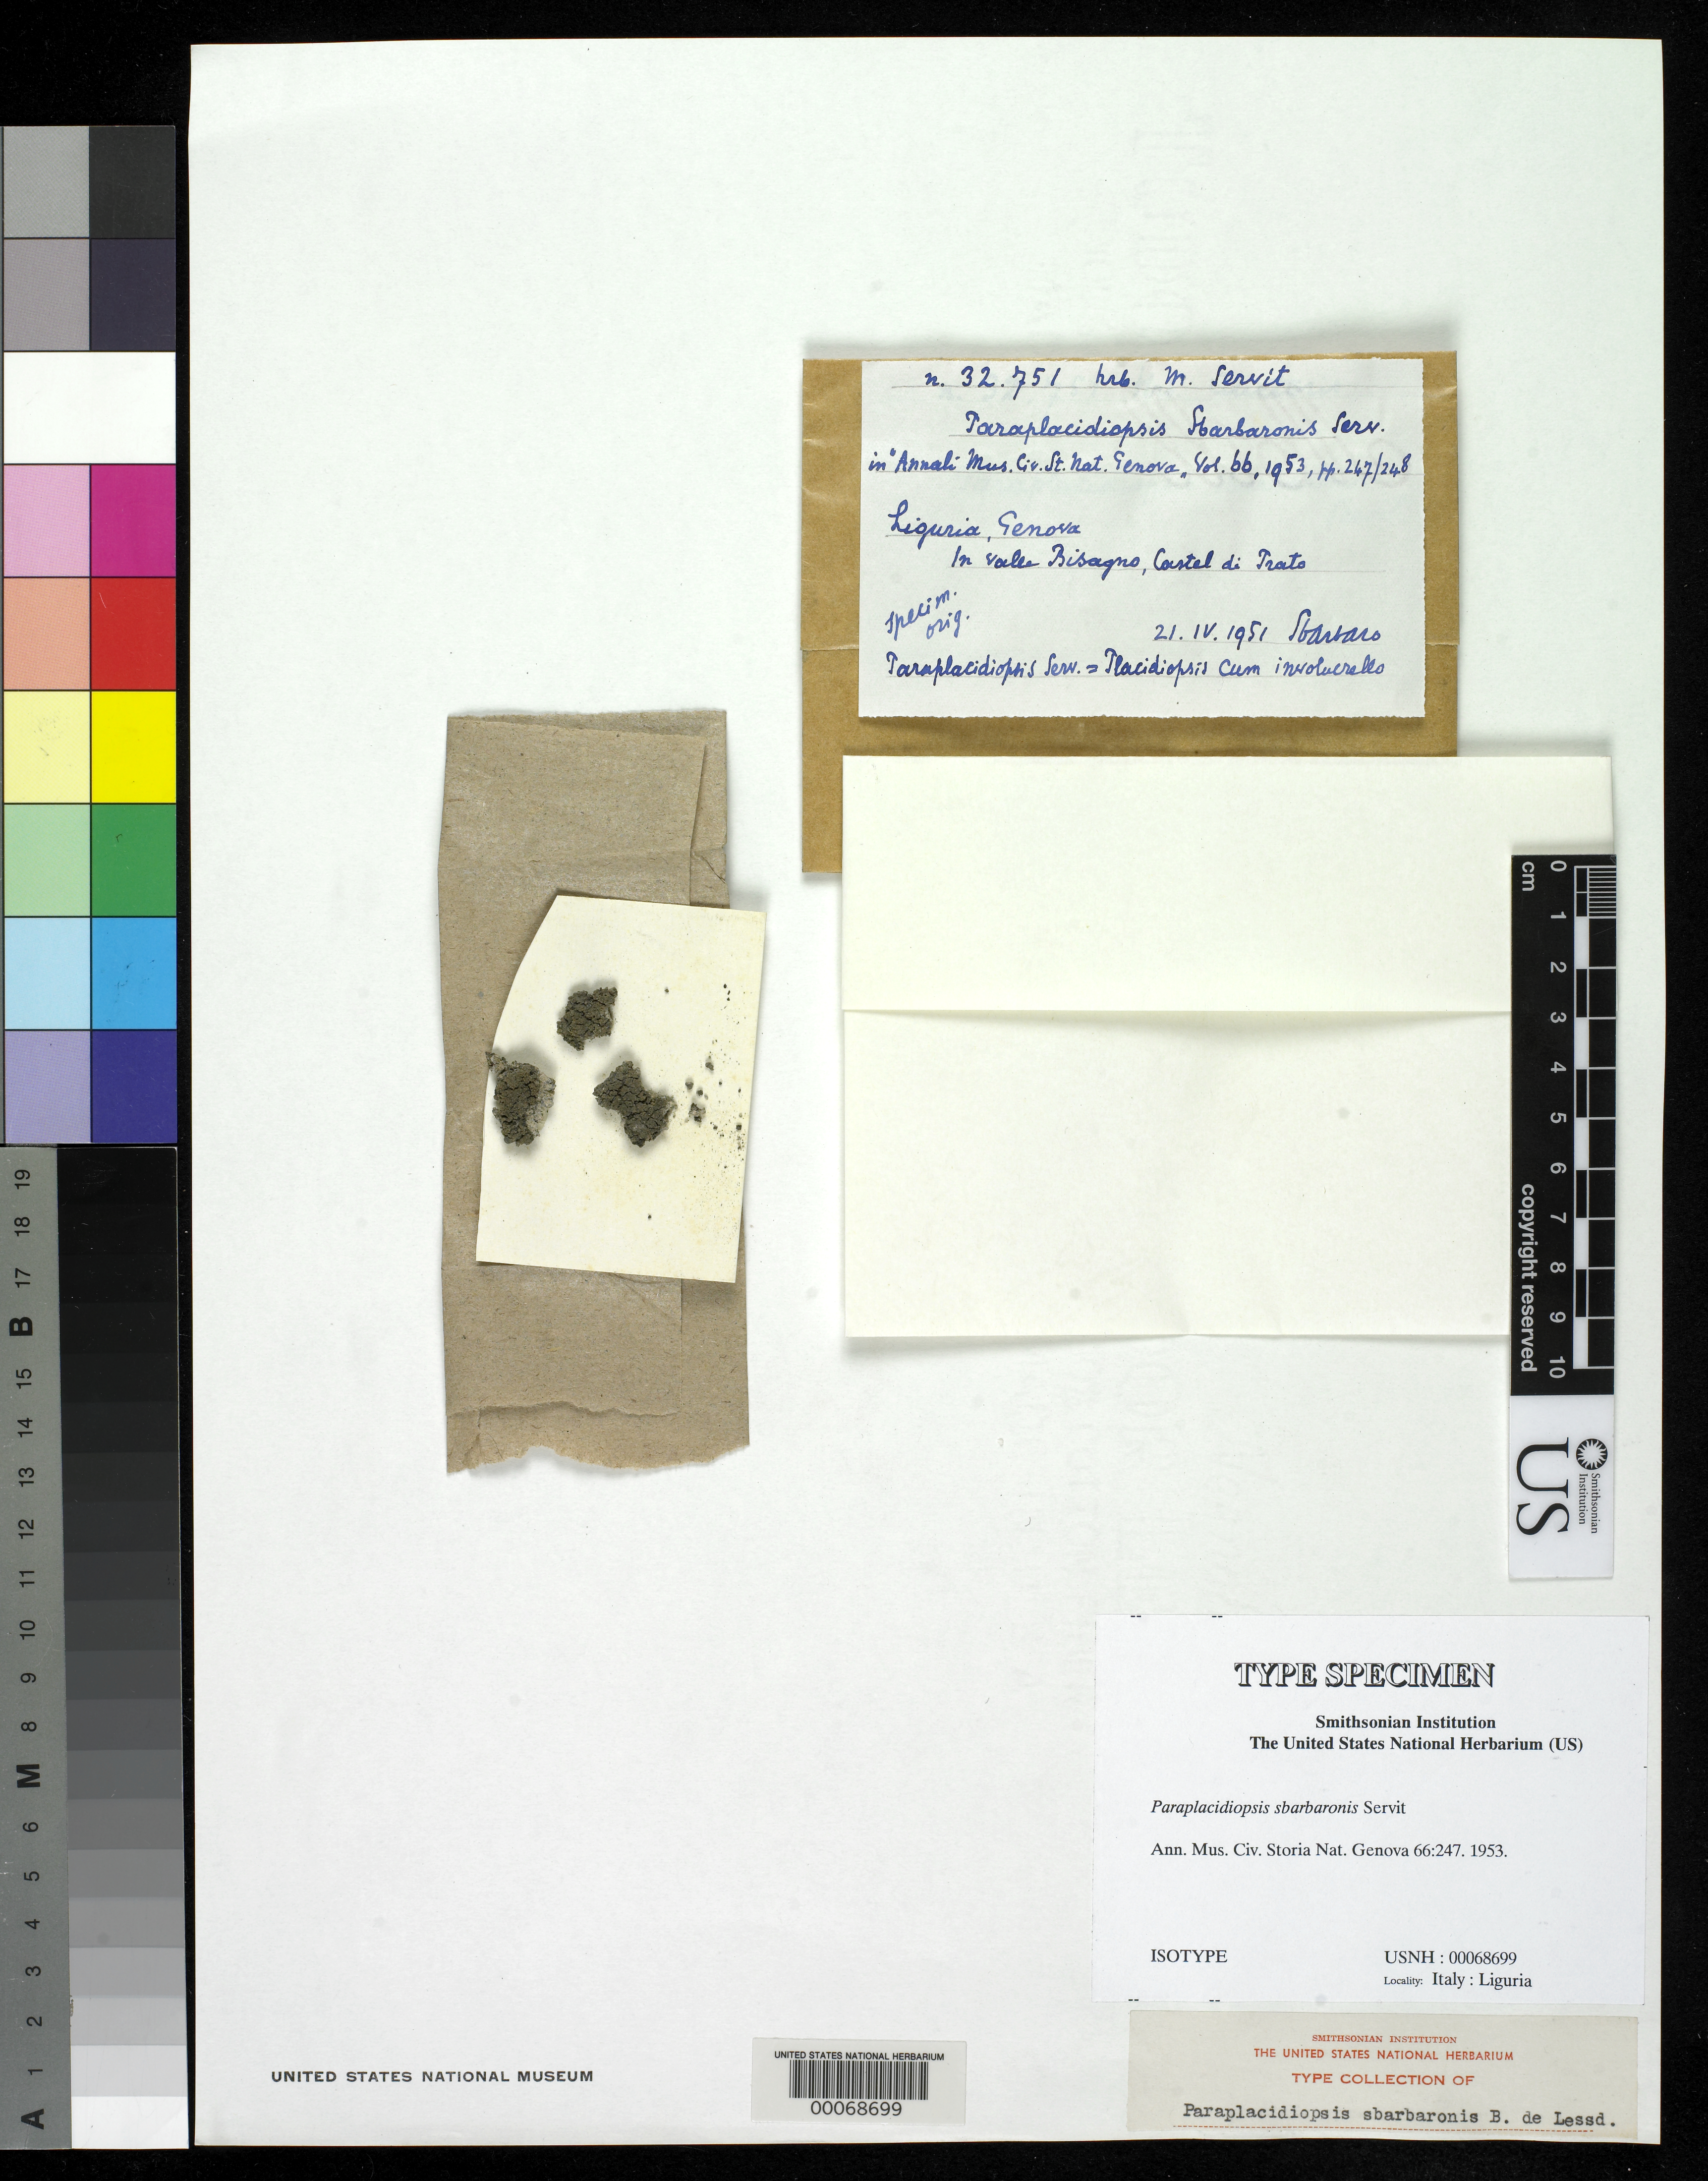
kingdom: Fungi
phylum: Ascomycota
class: Eurotiomycetes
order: Verrucariales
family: Verrucariaceae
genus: Paraplacidiopsis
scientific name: Paraplacidiopsis sbarbaronis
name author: Servit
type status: Isotype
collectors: C. Sbarbaro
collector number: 32751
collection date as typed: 21 Apr 1951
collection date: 1951-04-21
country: Italy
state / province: Liguria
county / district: Genova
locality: Val Bisagno, loco Castel di Prato.